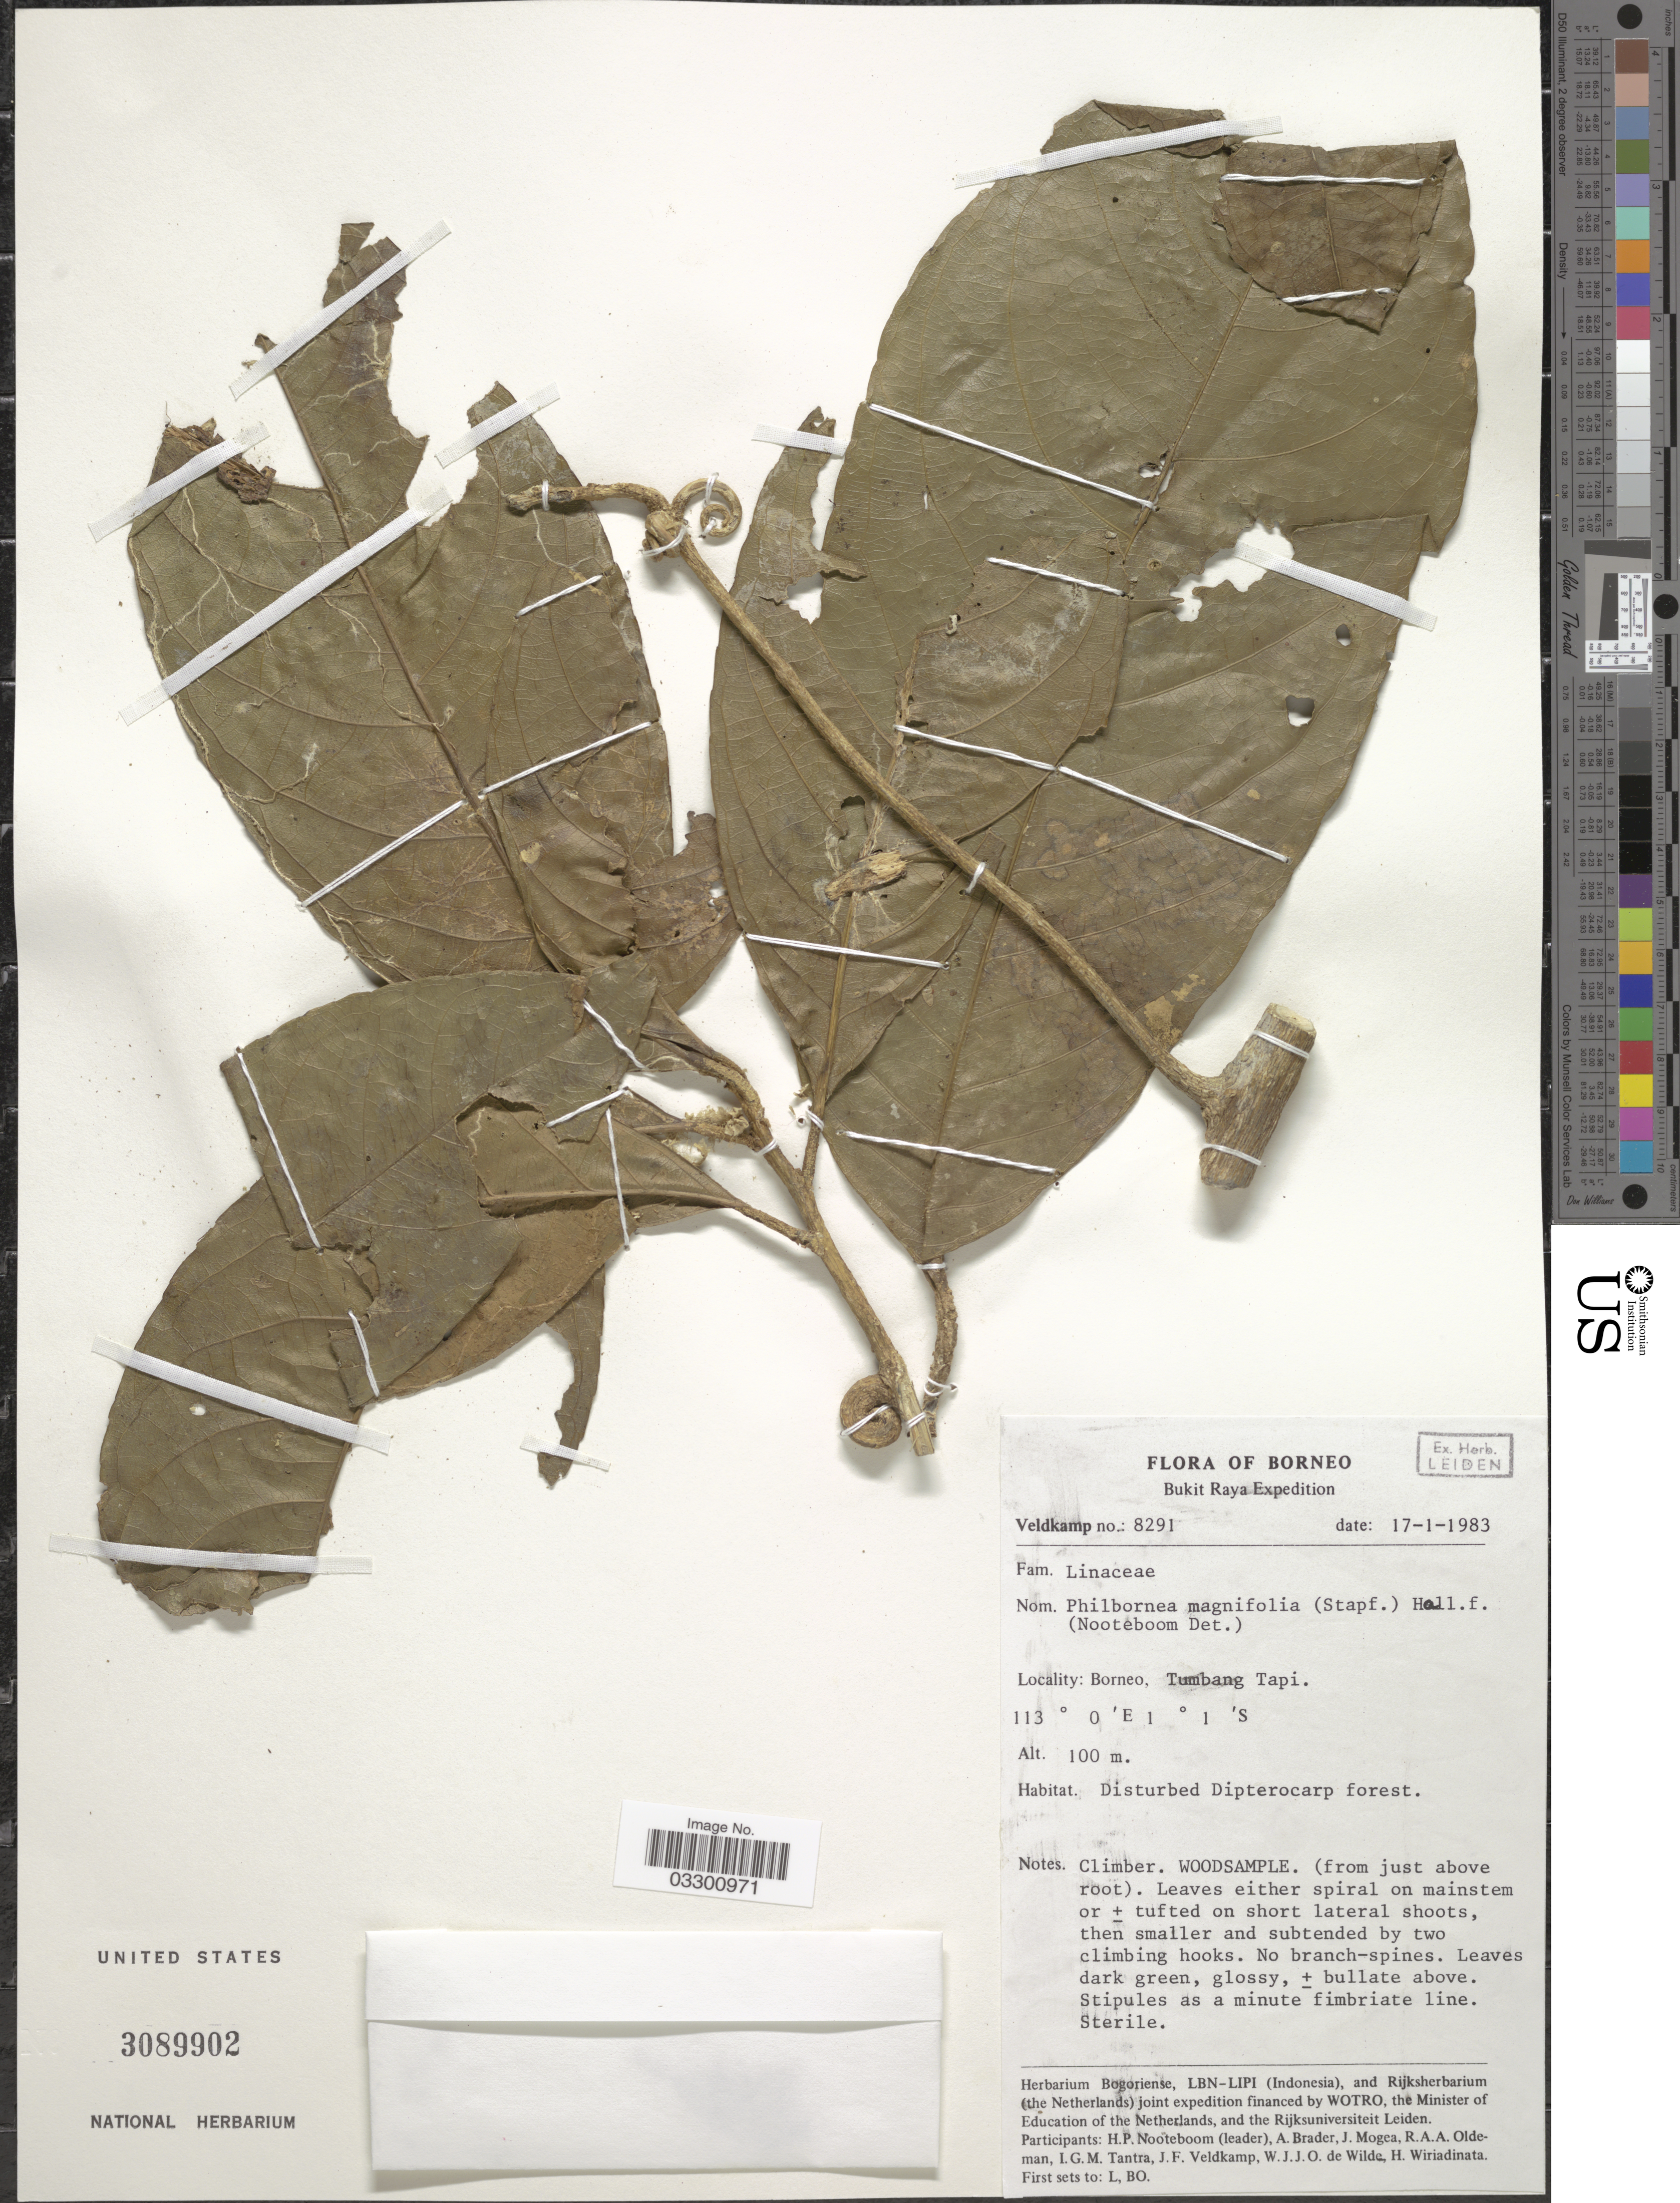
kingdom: Plantae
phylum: Tracheophyta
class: Magnoliopsida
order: Malpighiales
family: Linaceae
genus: Philbornea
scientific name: Philbornea magnifolia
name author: (Stapf) Hallier f.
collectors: J. F. Veldkamp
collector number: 8291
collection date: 1983-01-17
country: Indonesia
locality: Borneo. Bukit Raya. Tumbang Tapi.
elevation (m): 100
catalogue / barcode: US 3089902